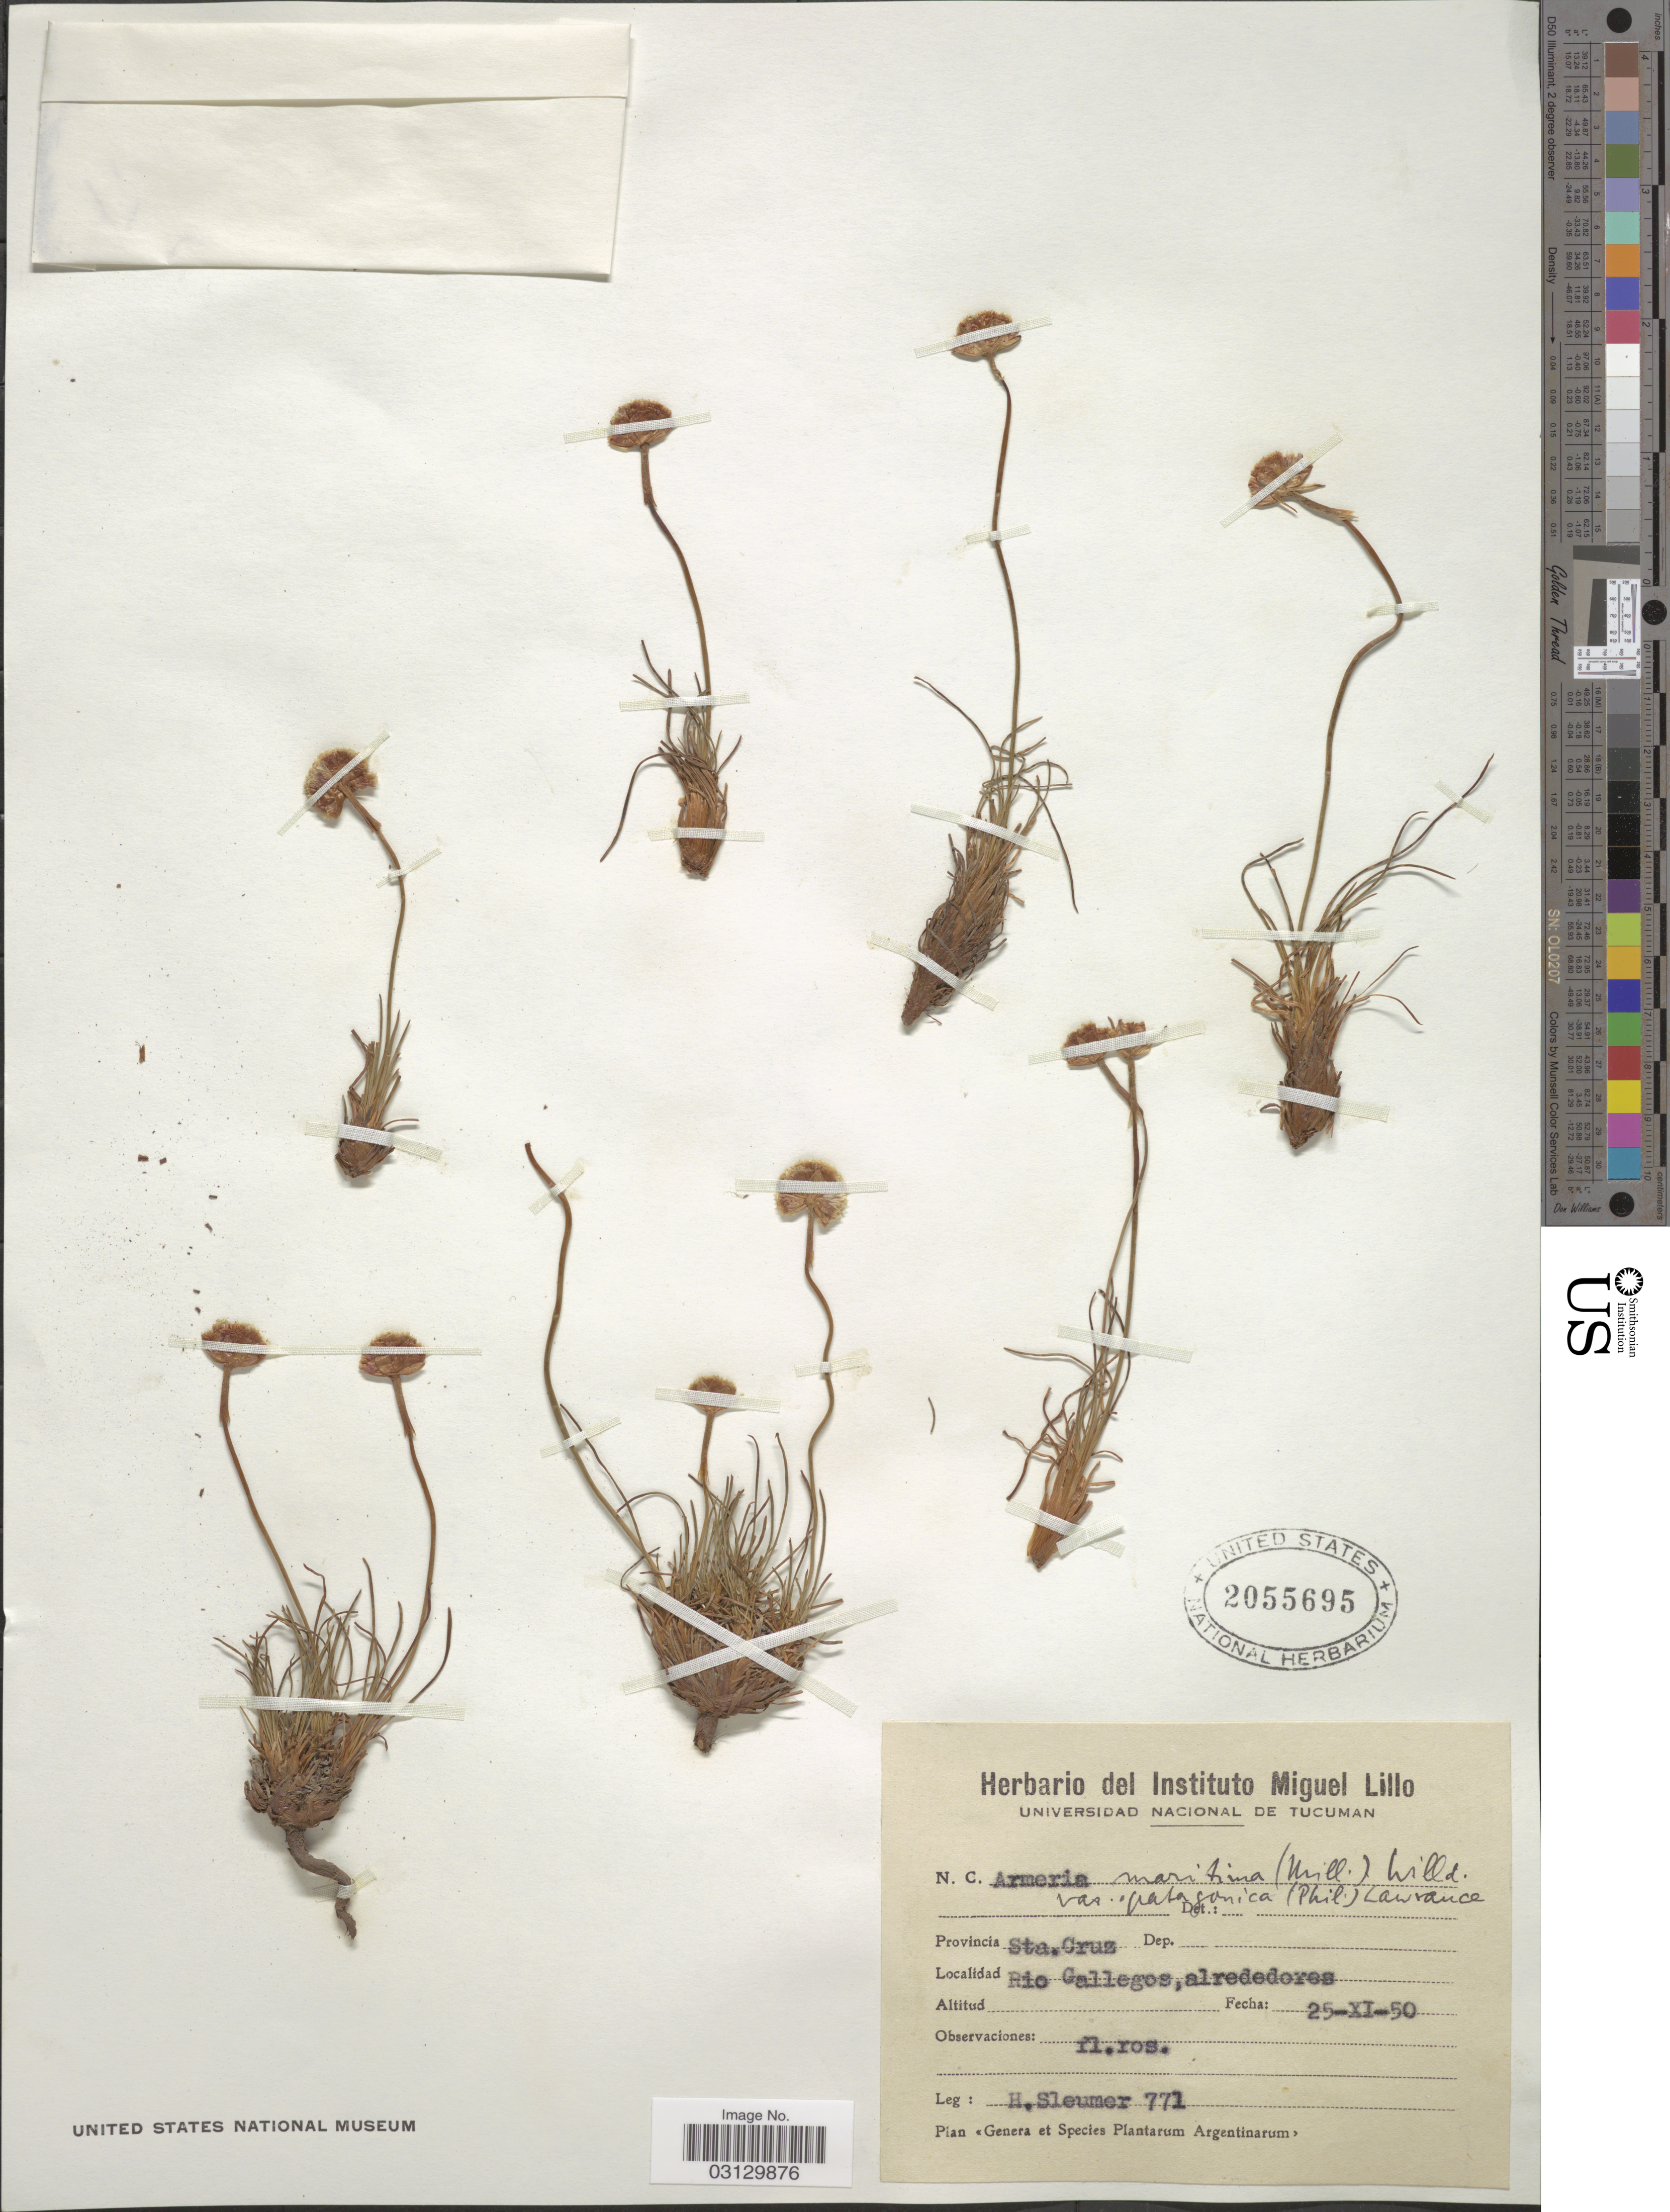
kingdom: Plantae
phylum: Tracheophyta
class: Magnoliopsida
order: Caryophyllales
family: Plumbaginaceae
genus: Armeria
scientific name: Armeria maritima subsp. andina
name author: (Poepp. ex Boiss.) D.M. Moore & H.O. Yates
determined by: Strong, M. T., (US), Smithsonian Institution - National Museum of Natural History (UNITED STATES)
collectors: H. O. Sleumer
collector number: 771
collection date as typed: Transcribed d/m/y: 25/11/50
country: Argentina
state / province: Santa Cruz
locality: Rio Gallegos, alrededores.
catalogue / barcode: US 2055695